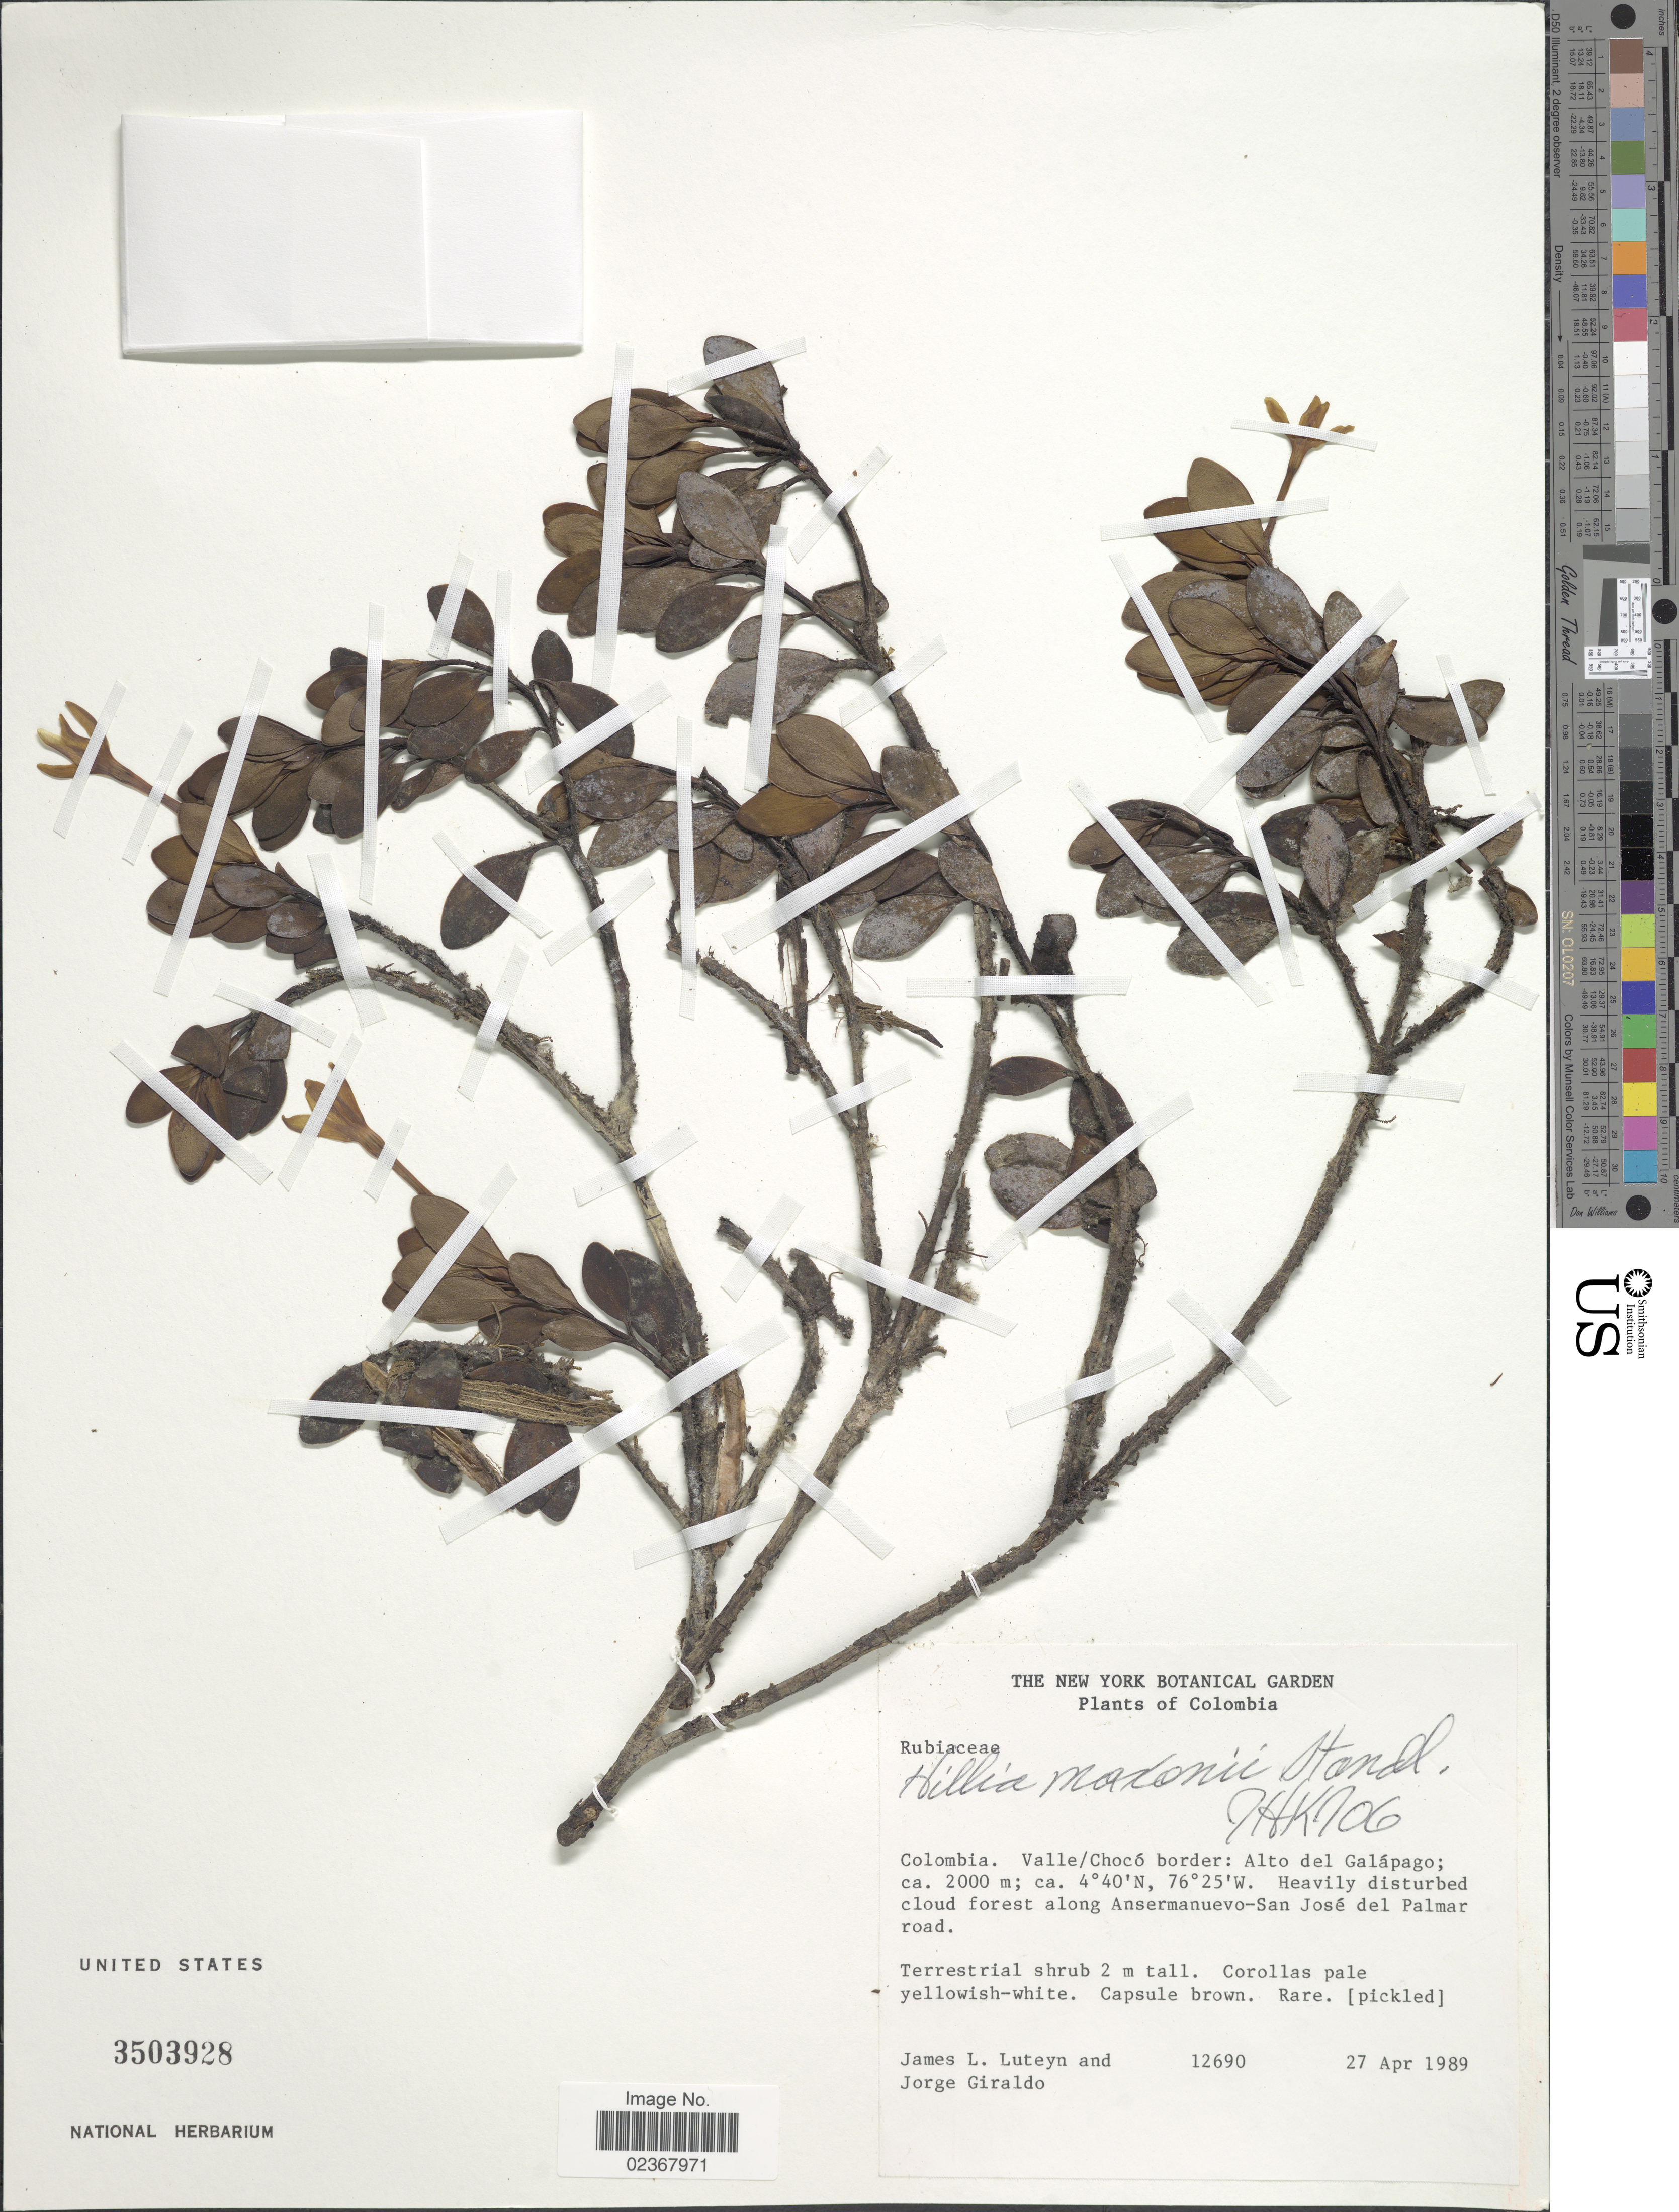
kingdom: Plantae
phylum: Tracheophyta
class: Magnoliopsida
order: Gentianales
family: Rubiaceae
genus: Hillia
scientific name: Hillia maxonii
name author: Standl.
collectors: J. L. Luteyn & J. Giraldo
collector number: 12690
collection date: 1989-04-27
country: Colombia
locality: Colombia, Valle/Choco Border: Alto del Galapago: Heavily disturbed cloud forest along Ansermanuevo-San Jose del Palmar road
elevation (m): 2000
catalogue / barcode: US 3503928